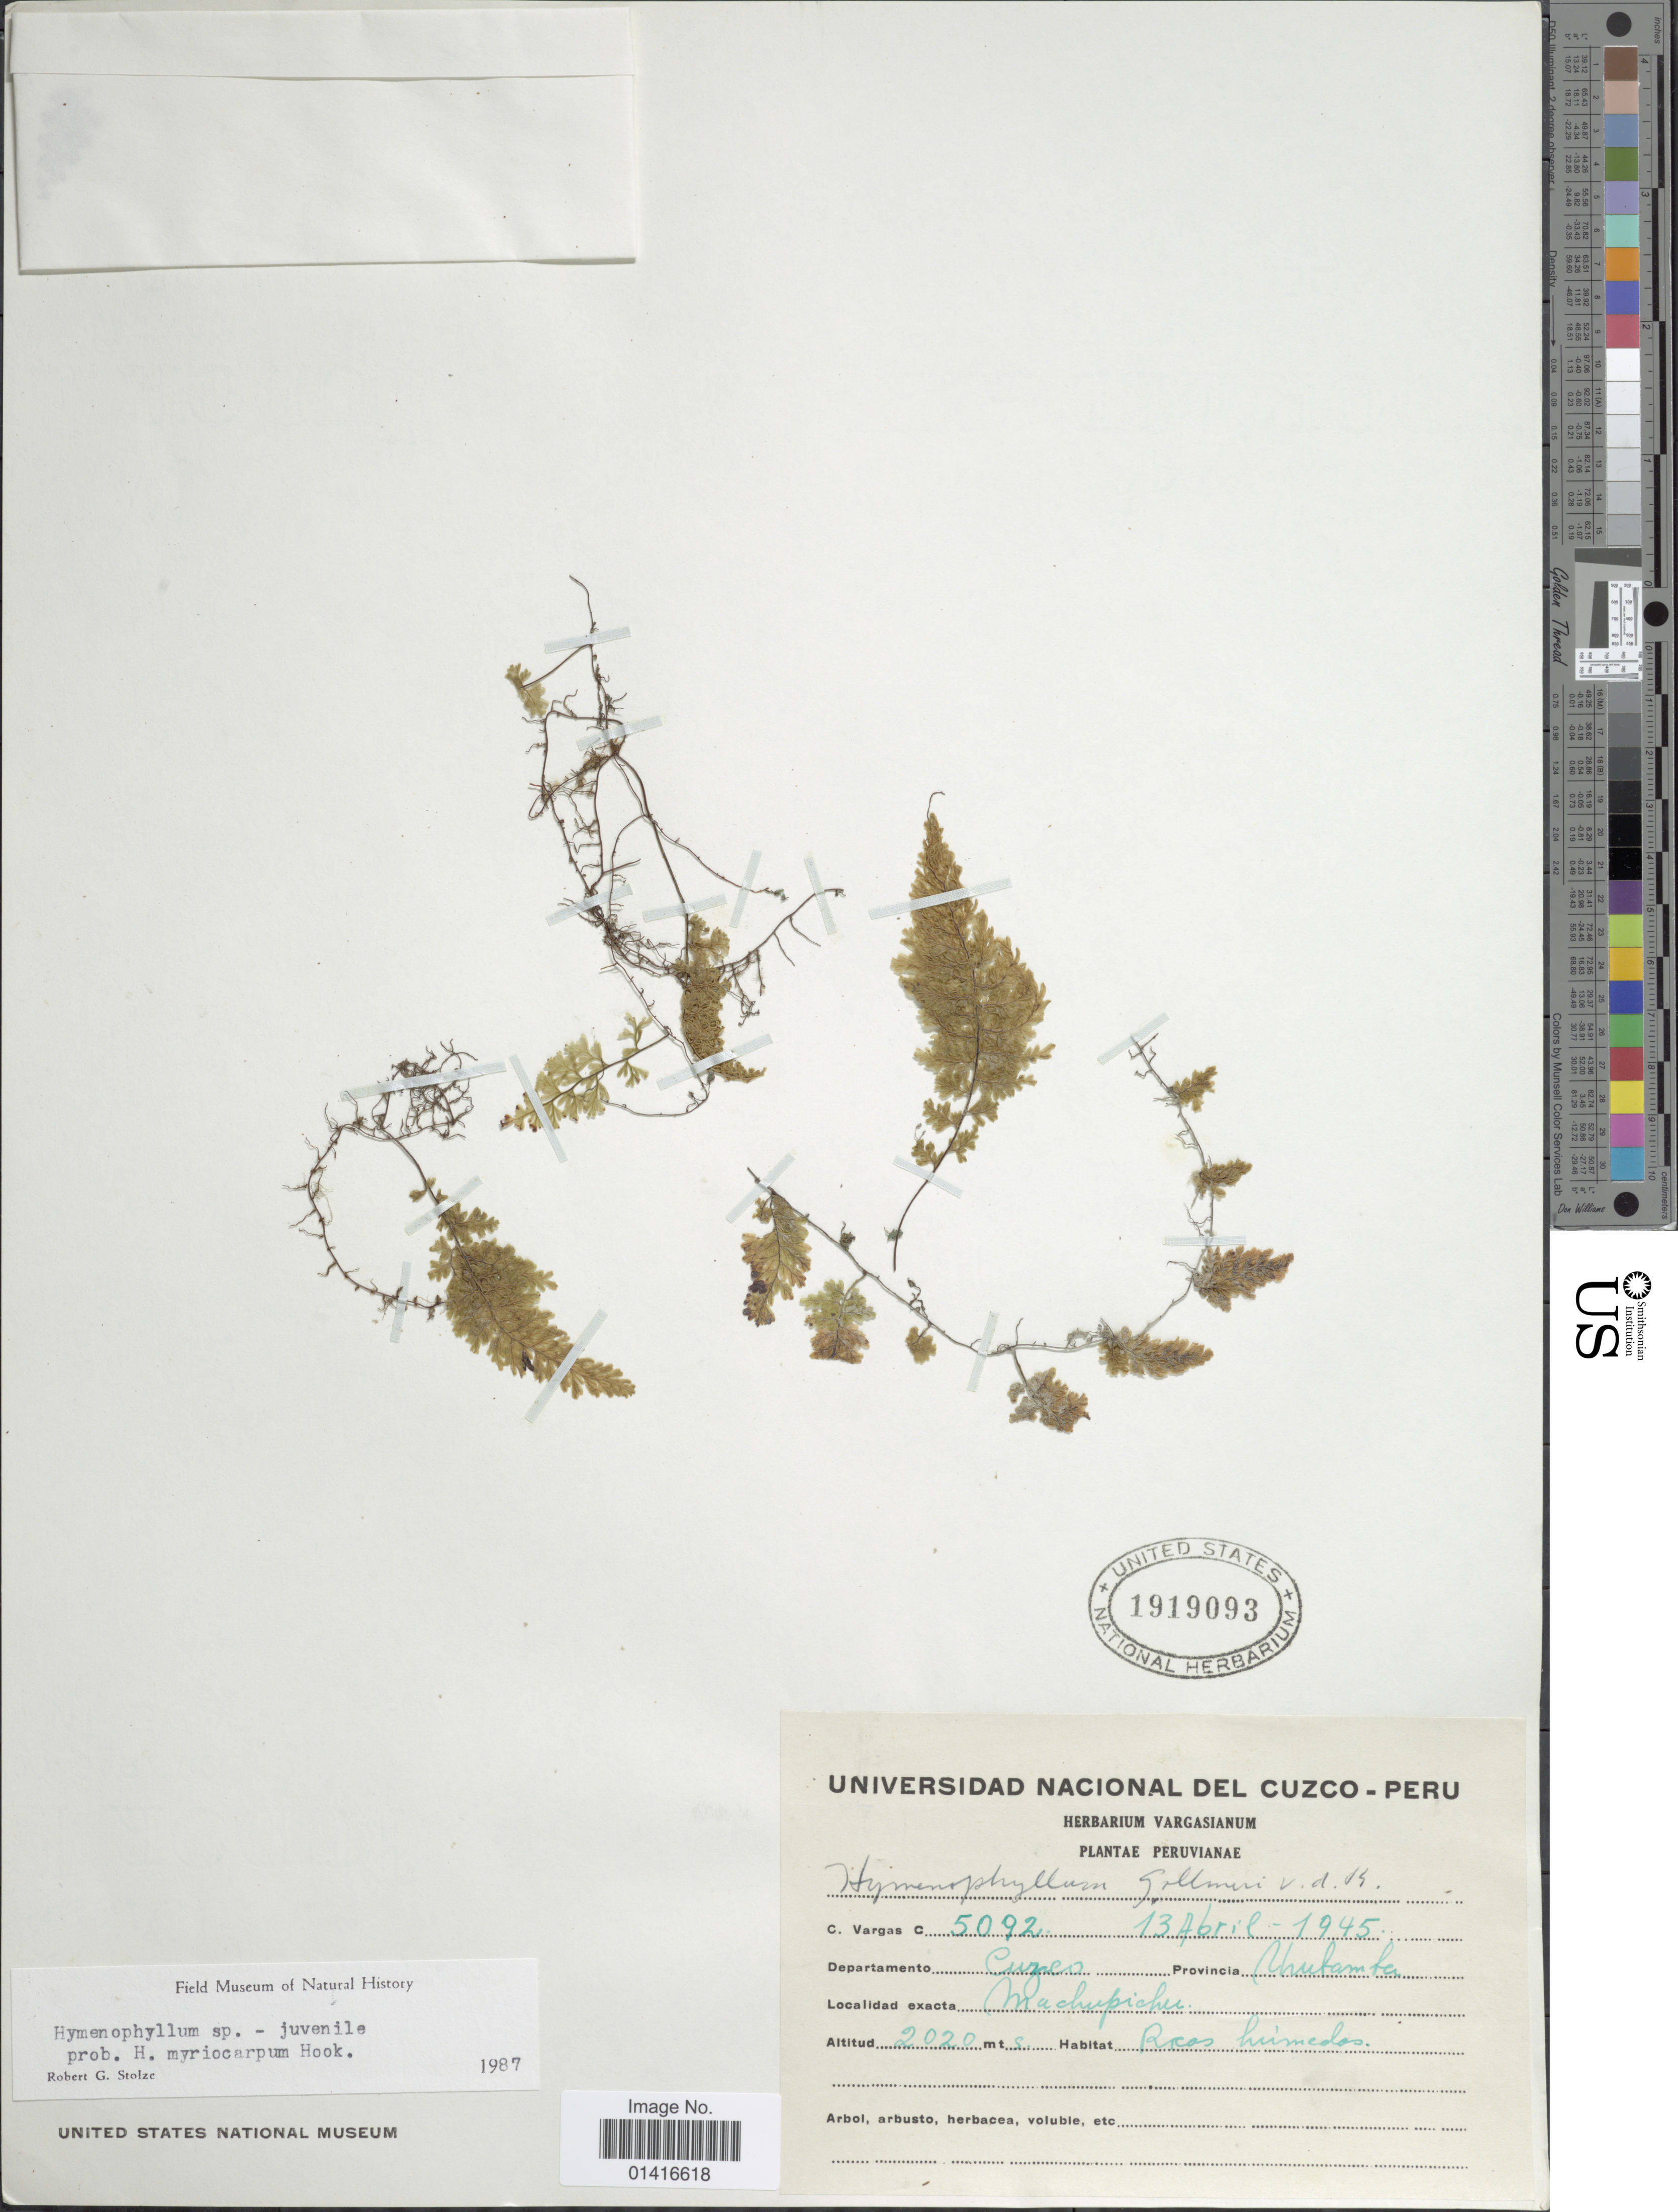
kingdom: Plantae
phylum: Tracheophyta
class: Polypodiopsida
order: Hymenophyllales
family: Hymenophyllaceae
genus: Hymenophyllum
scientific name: Hymenophyllum myriocarpum var. myriocarpum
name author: Hook.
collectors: C. Vargas Calderón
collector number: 5092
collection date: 1945-04-13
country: Peru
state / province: Cusco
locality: Urubamba. Machupichu.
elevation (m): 2020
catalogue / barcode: US 1919093